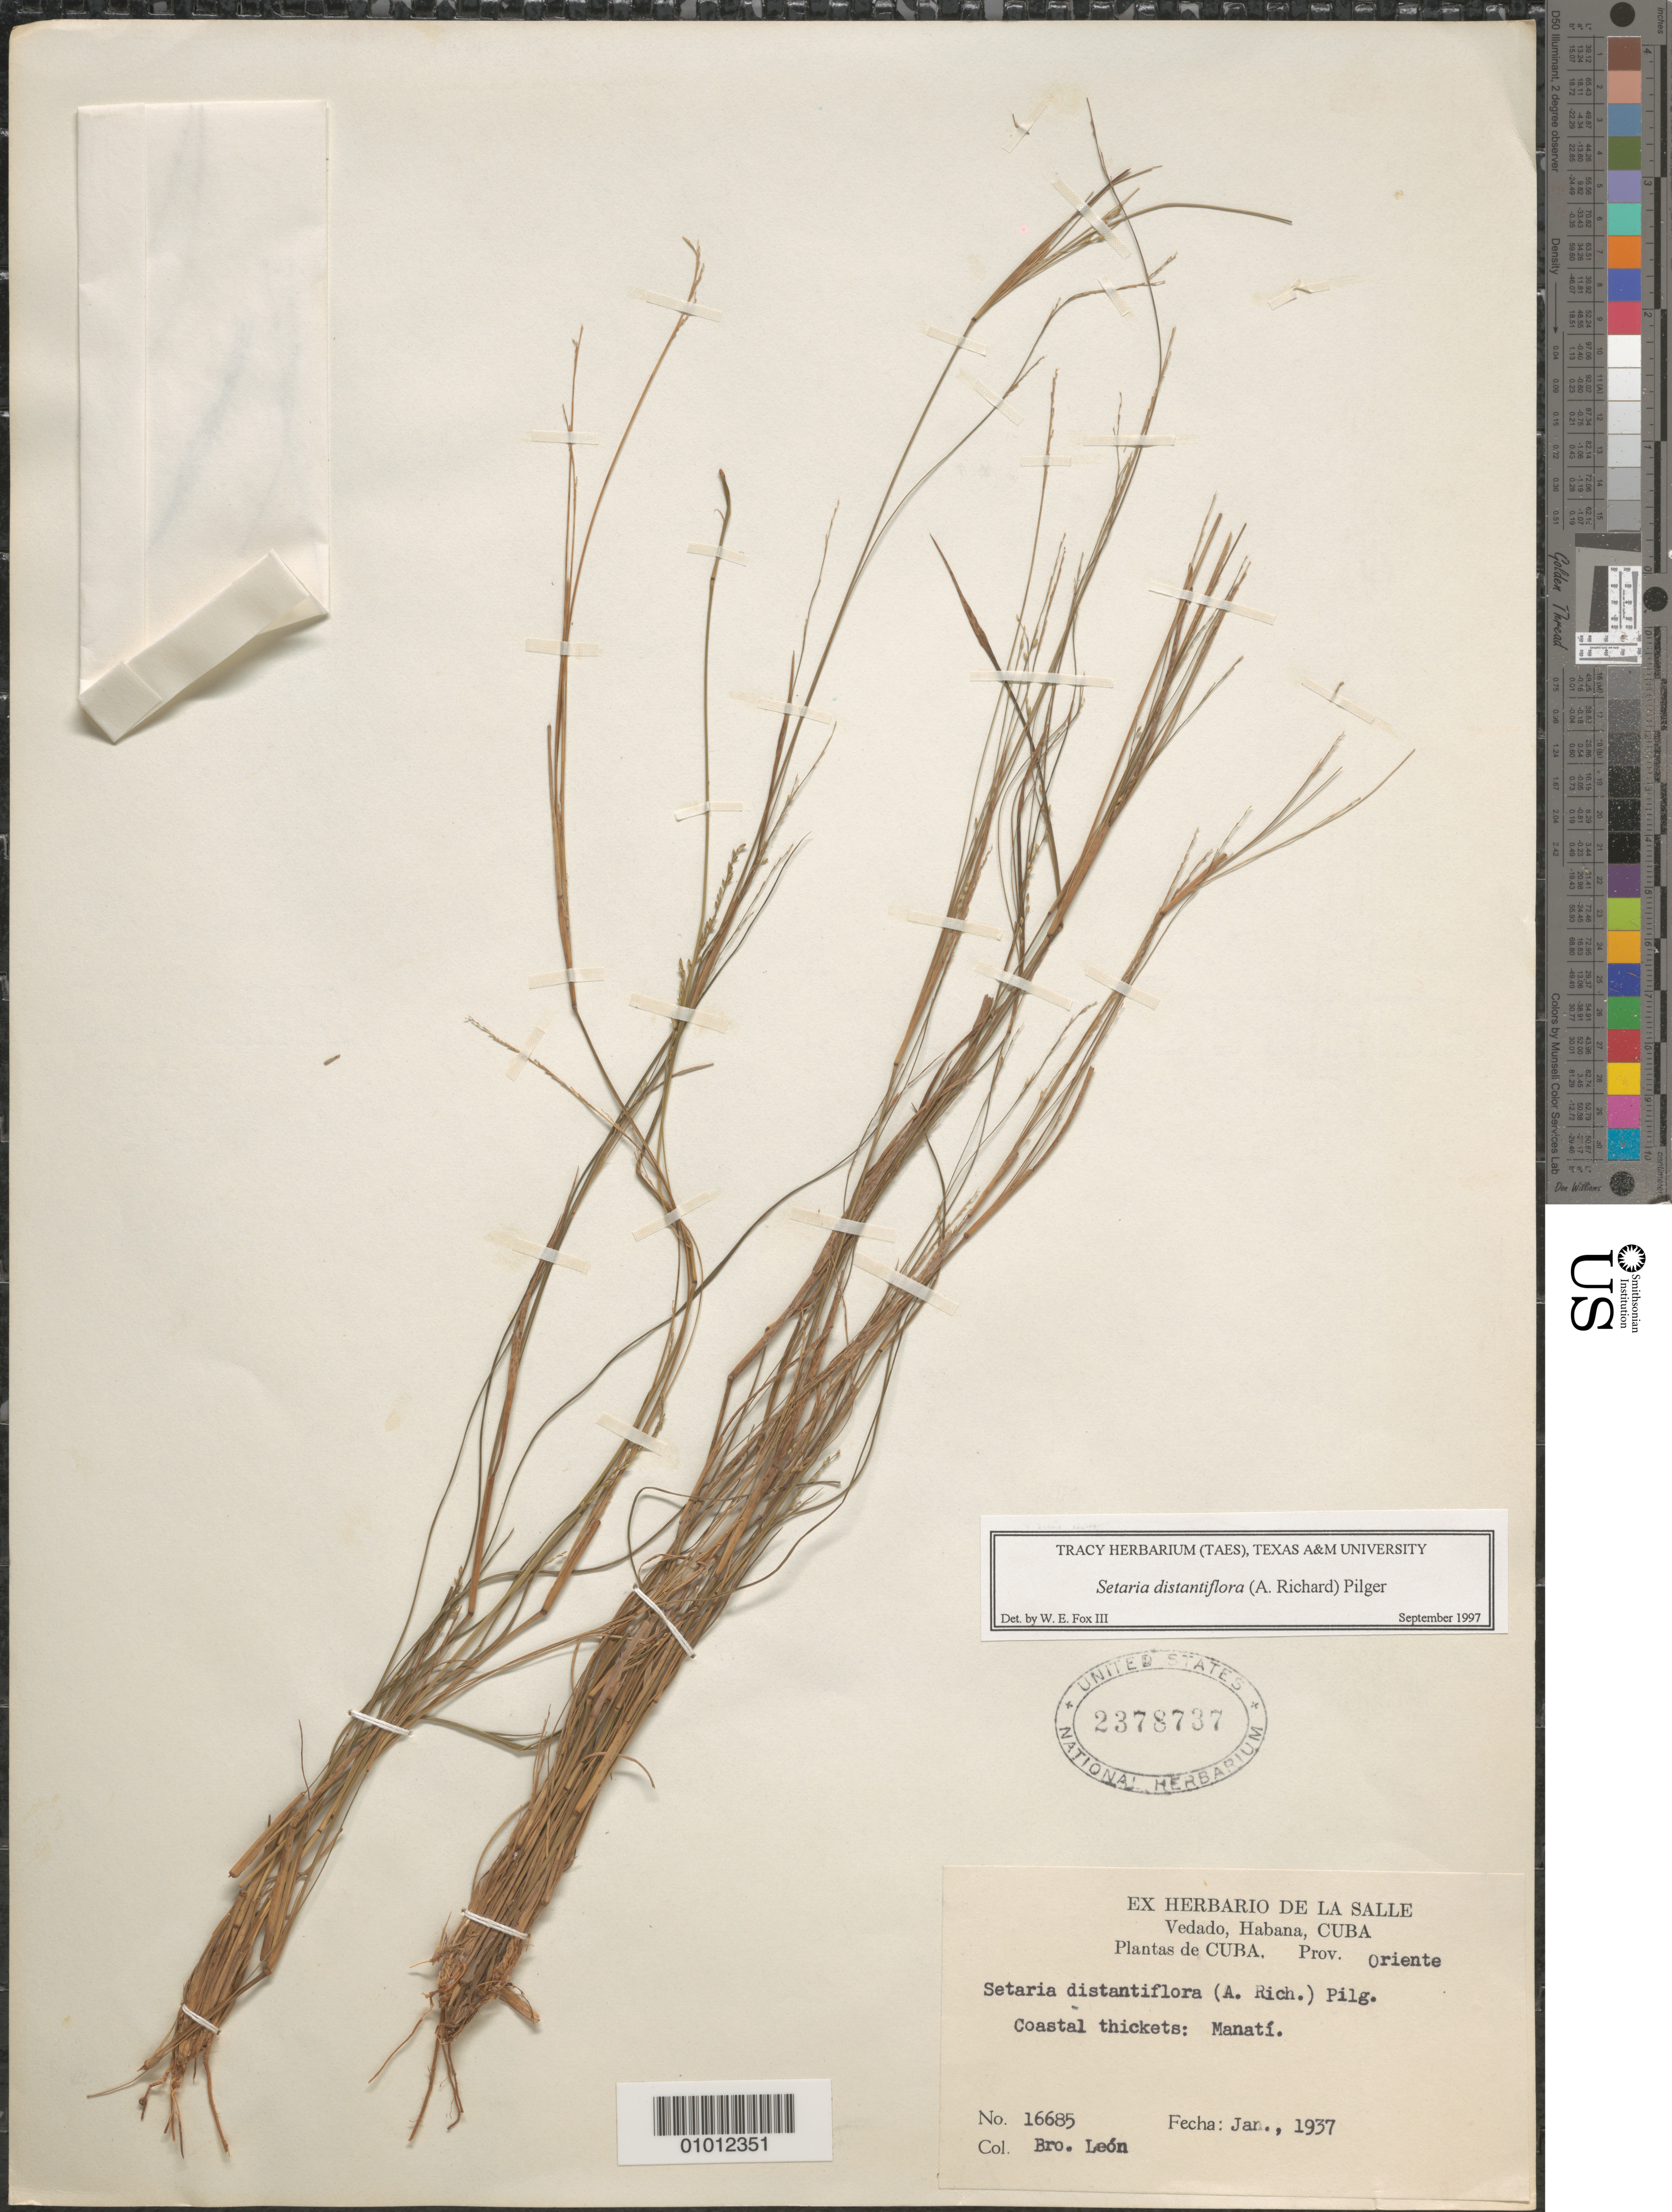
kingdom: Plantae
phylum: Tracheophyta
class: Liliopsida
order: Poales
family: Poaceae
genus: Setaria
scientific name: Setaria distantiflora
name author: (A. Rich.) Pilg.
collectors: Bro. León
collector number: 16685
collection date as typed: Jan 1937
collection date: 1937-01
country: Cuba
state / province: La Habana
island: Cuba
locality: La Habana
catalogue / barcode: US 2378737